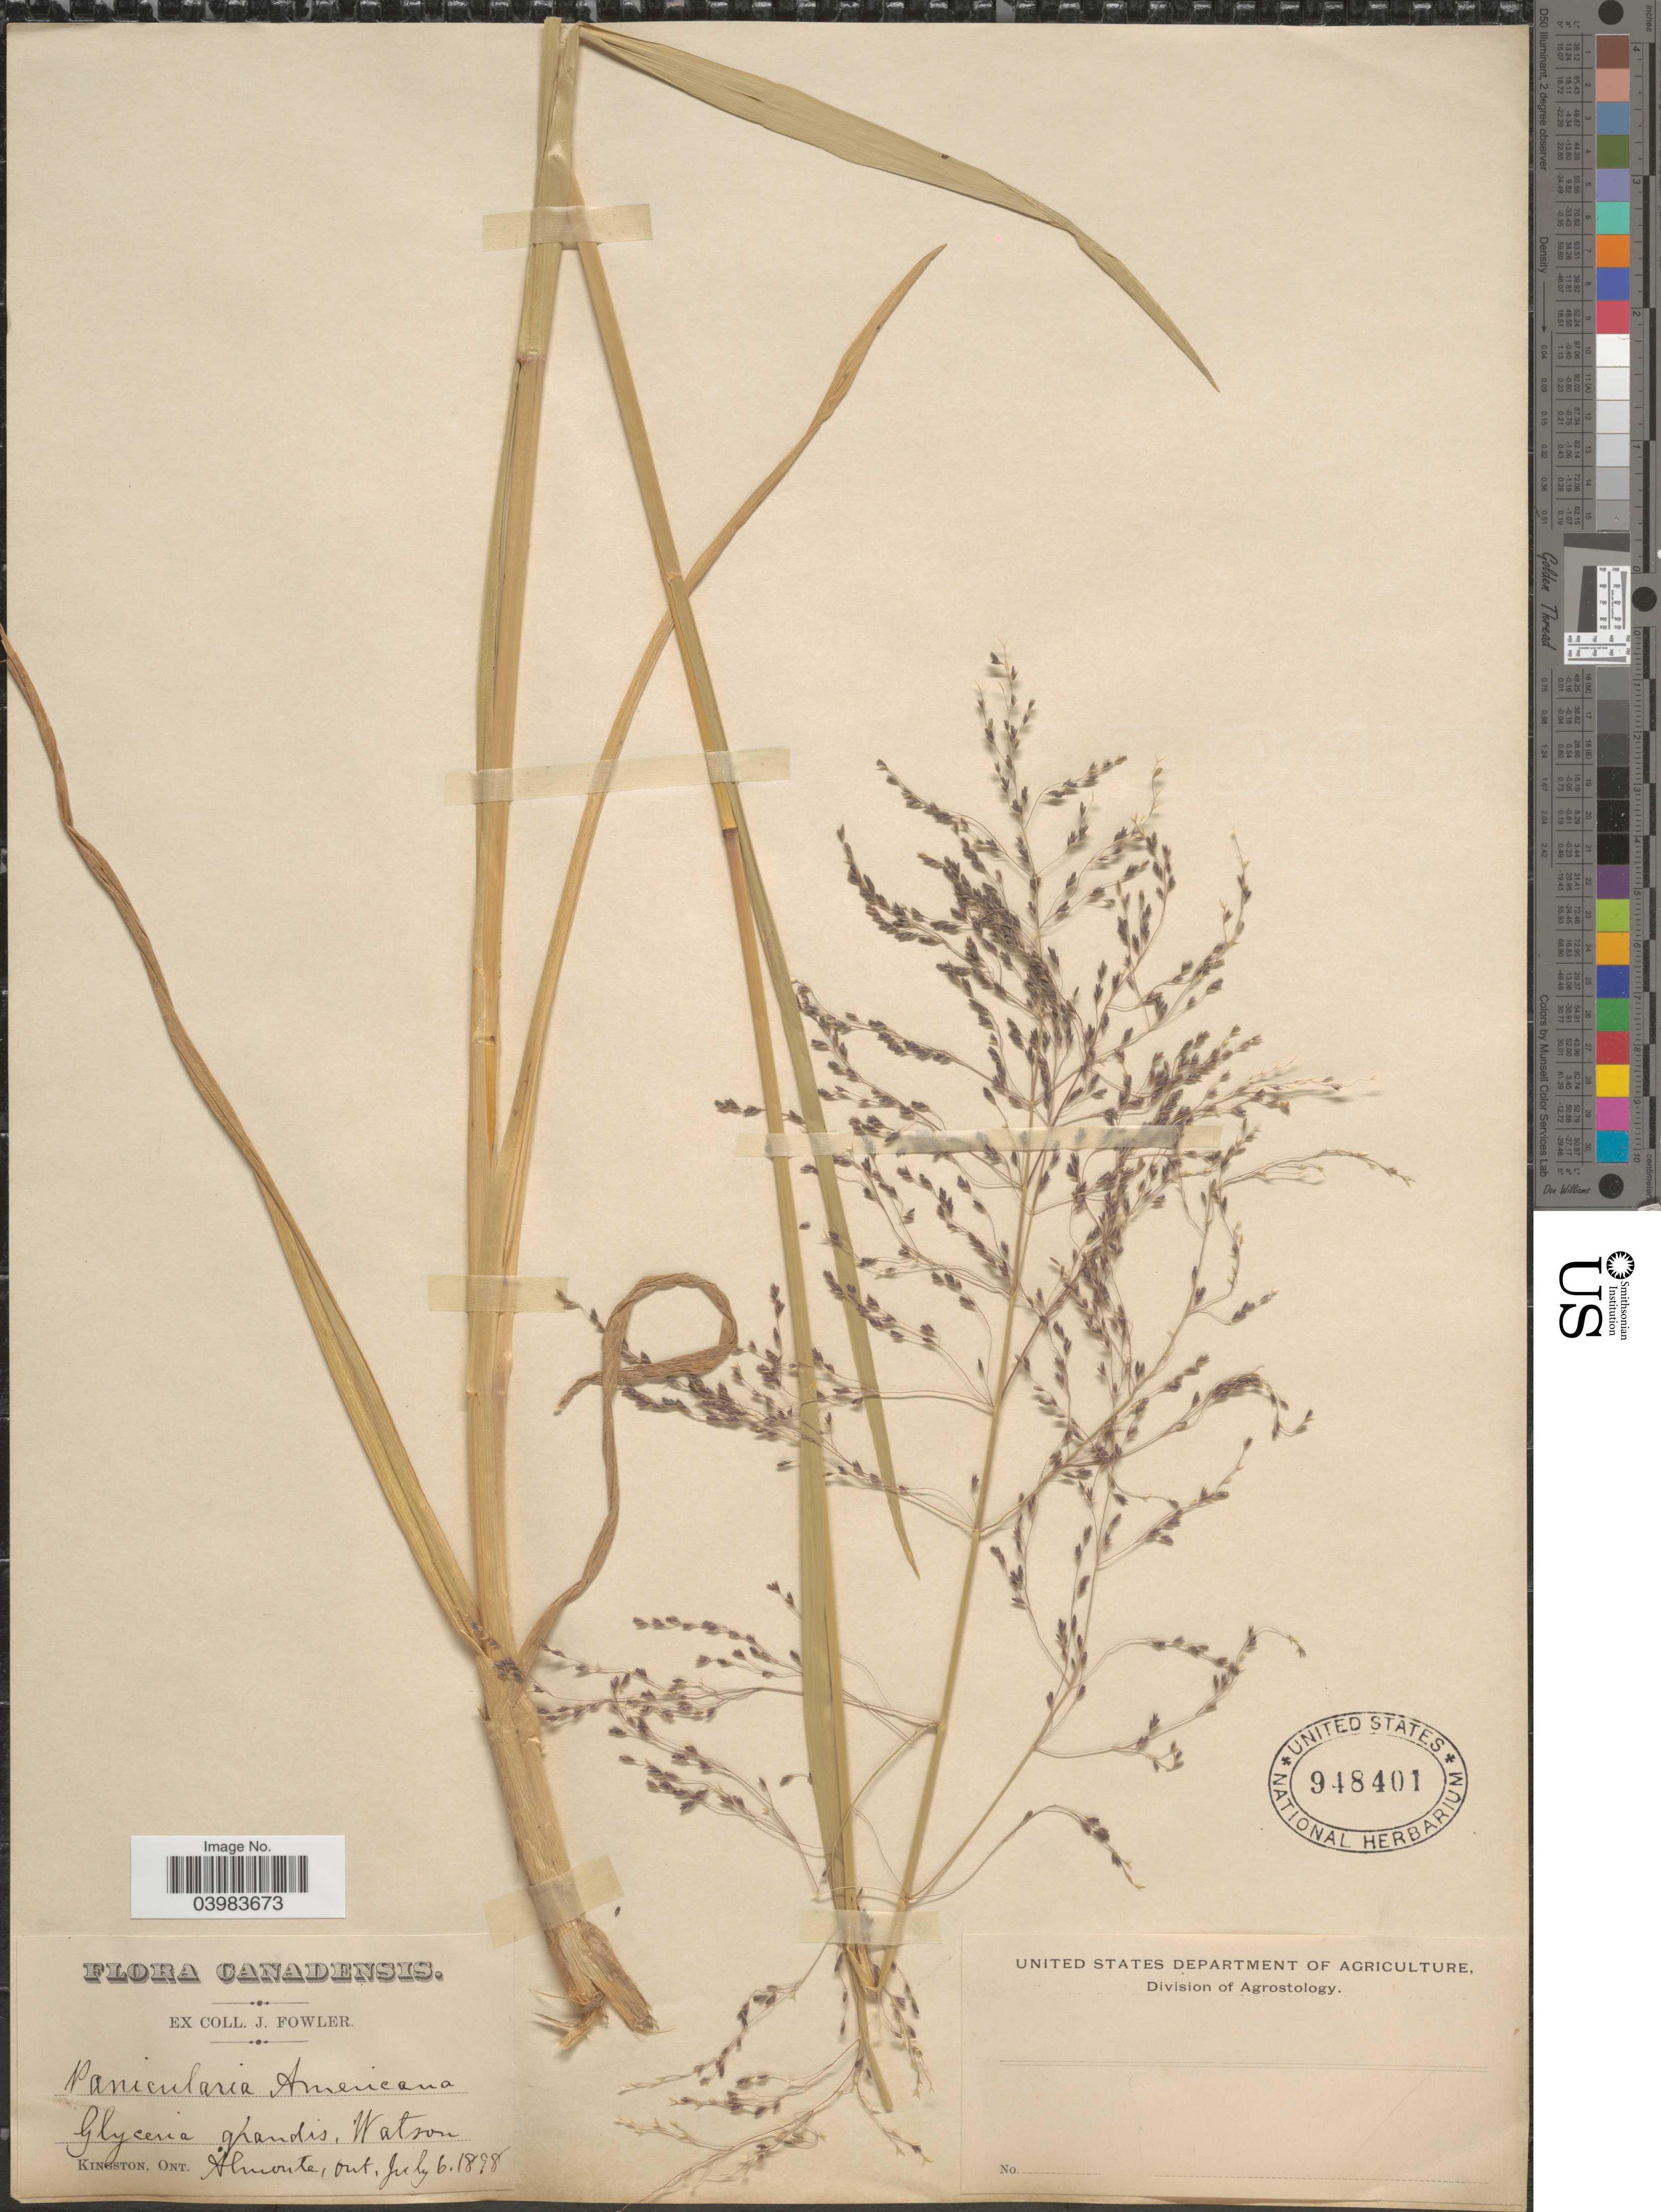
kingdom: Plantae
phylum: Tracheophyta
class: Liliopsida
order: Poales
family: Poaceae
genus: Glyceria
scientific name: Glyceria grandis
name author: S. Watson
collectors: J. Fowler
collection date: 1898-07-06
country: Canada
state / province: Ontario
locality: Almonte.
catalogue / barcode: US 948401